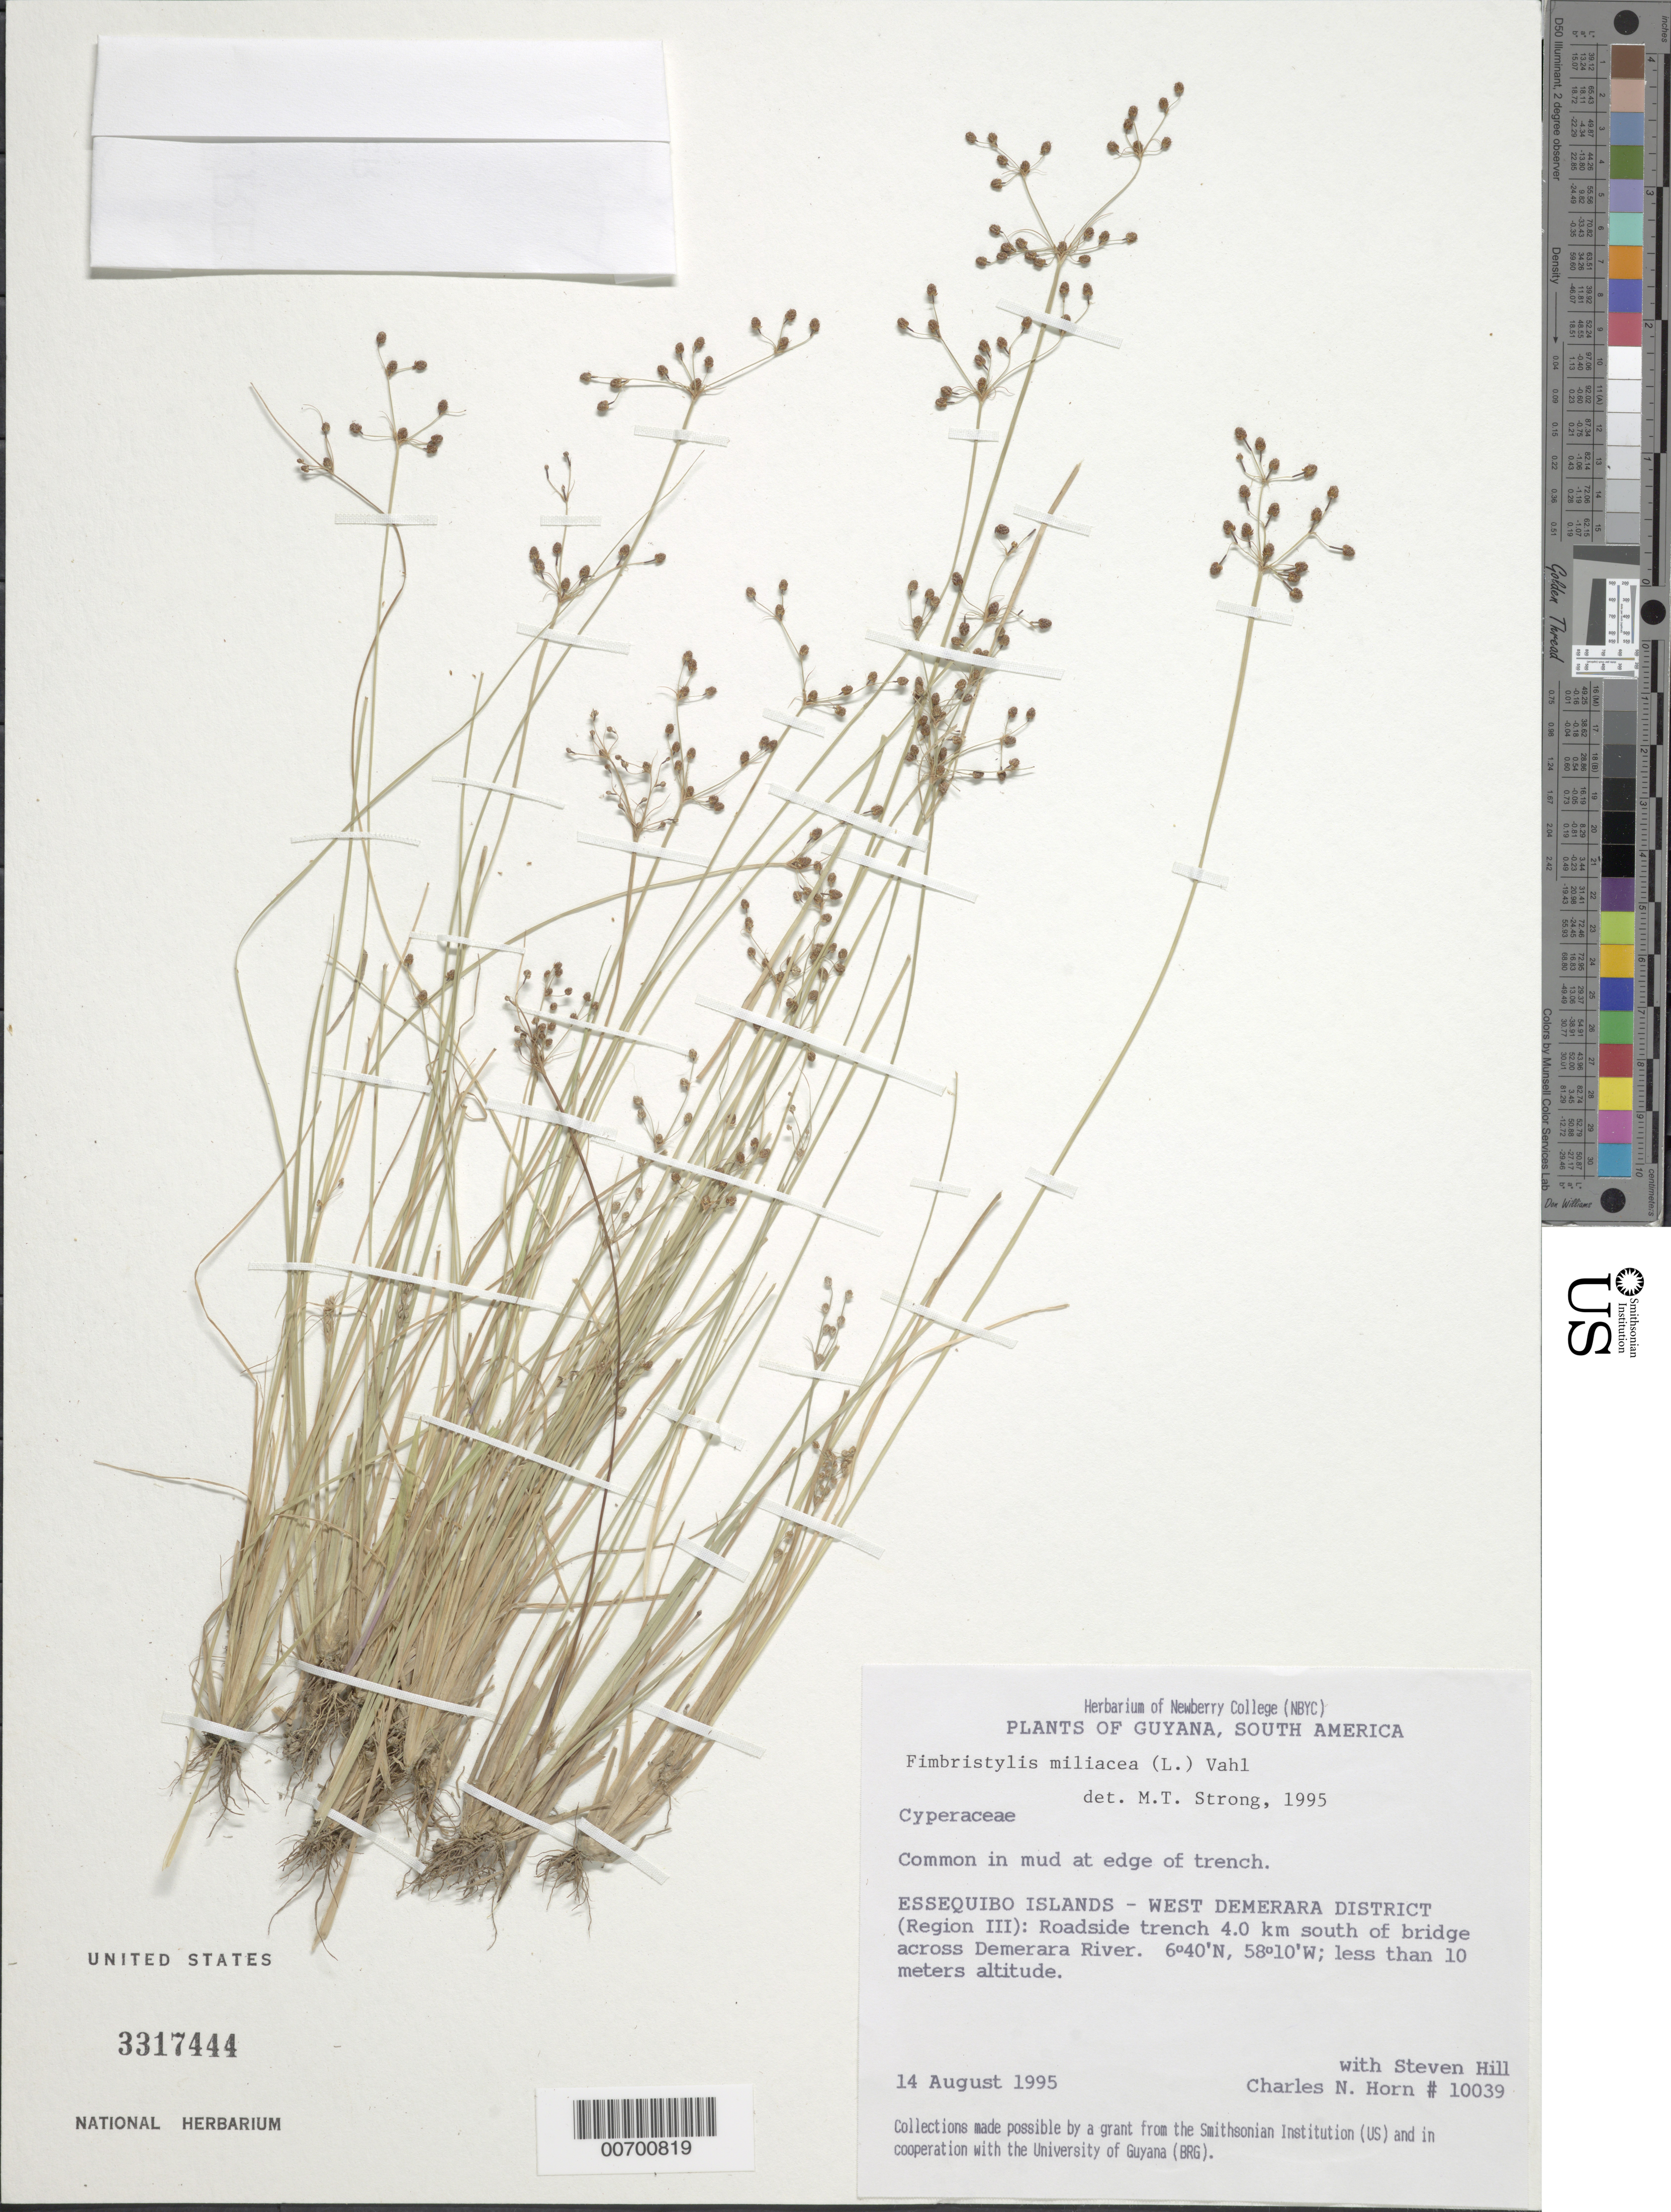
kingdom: Plantae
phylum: Tracheophyta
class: Liliopsida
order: Poales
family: Cyperaceae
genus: Fimbristylis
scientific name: Fimbristylis littoralis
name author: Gaudich.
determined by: Strong, M. T., (US), Smithsonian Institution - National Museum of Natural History (UNITED STATES)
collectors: C. N. Horn & S. Hill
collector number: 10039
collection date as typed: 14-Aug-95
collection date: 1995-08-14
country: Guyana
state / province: Essequibo Isl-W. Demerara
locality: Demerara R., 4 km S of bridge across river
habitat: In mud at edge of trench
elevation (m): -2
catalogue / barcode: US 3317444